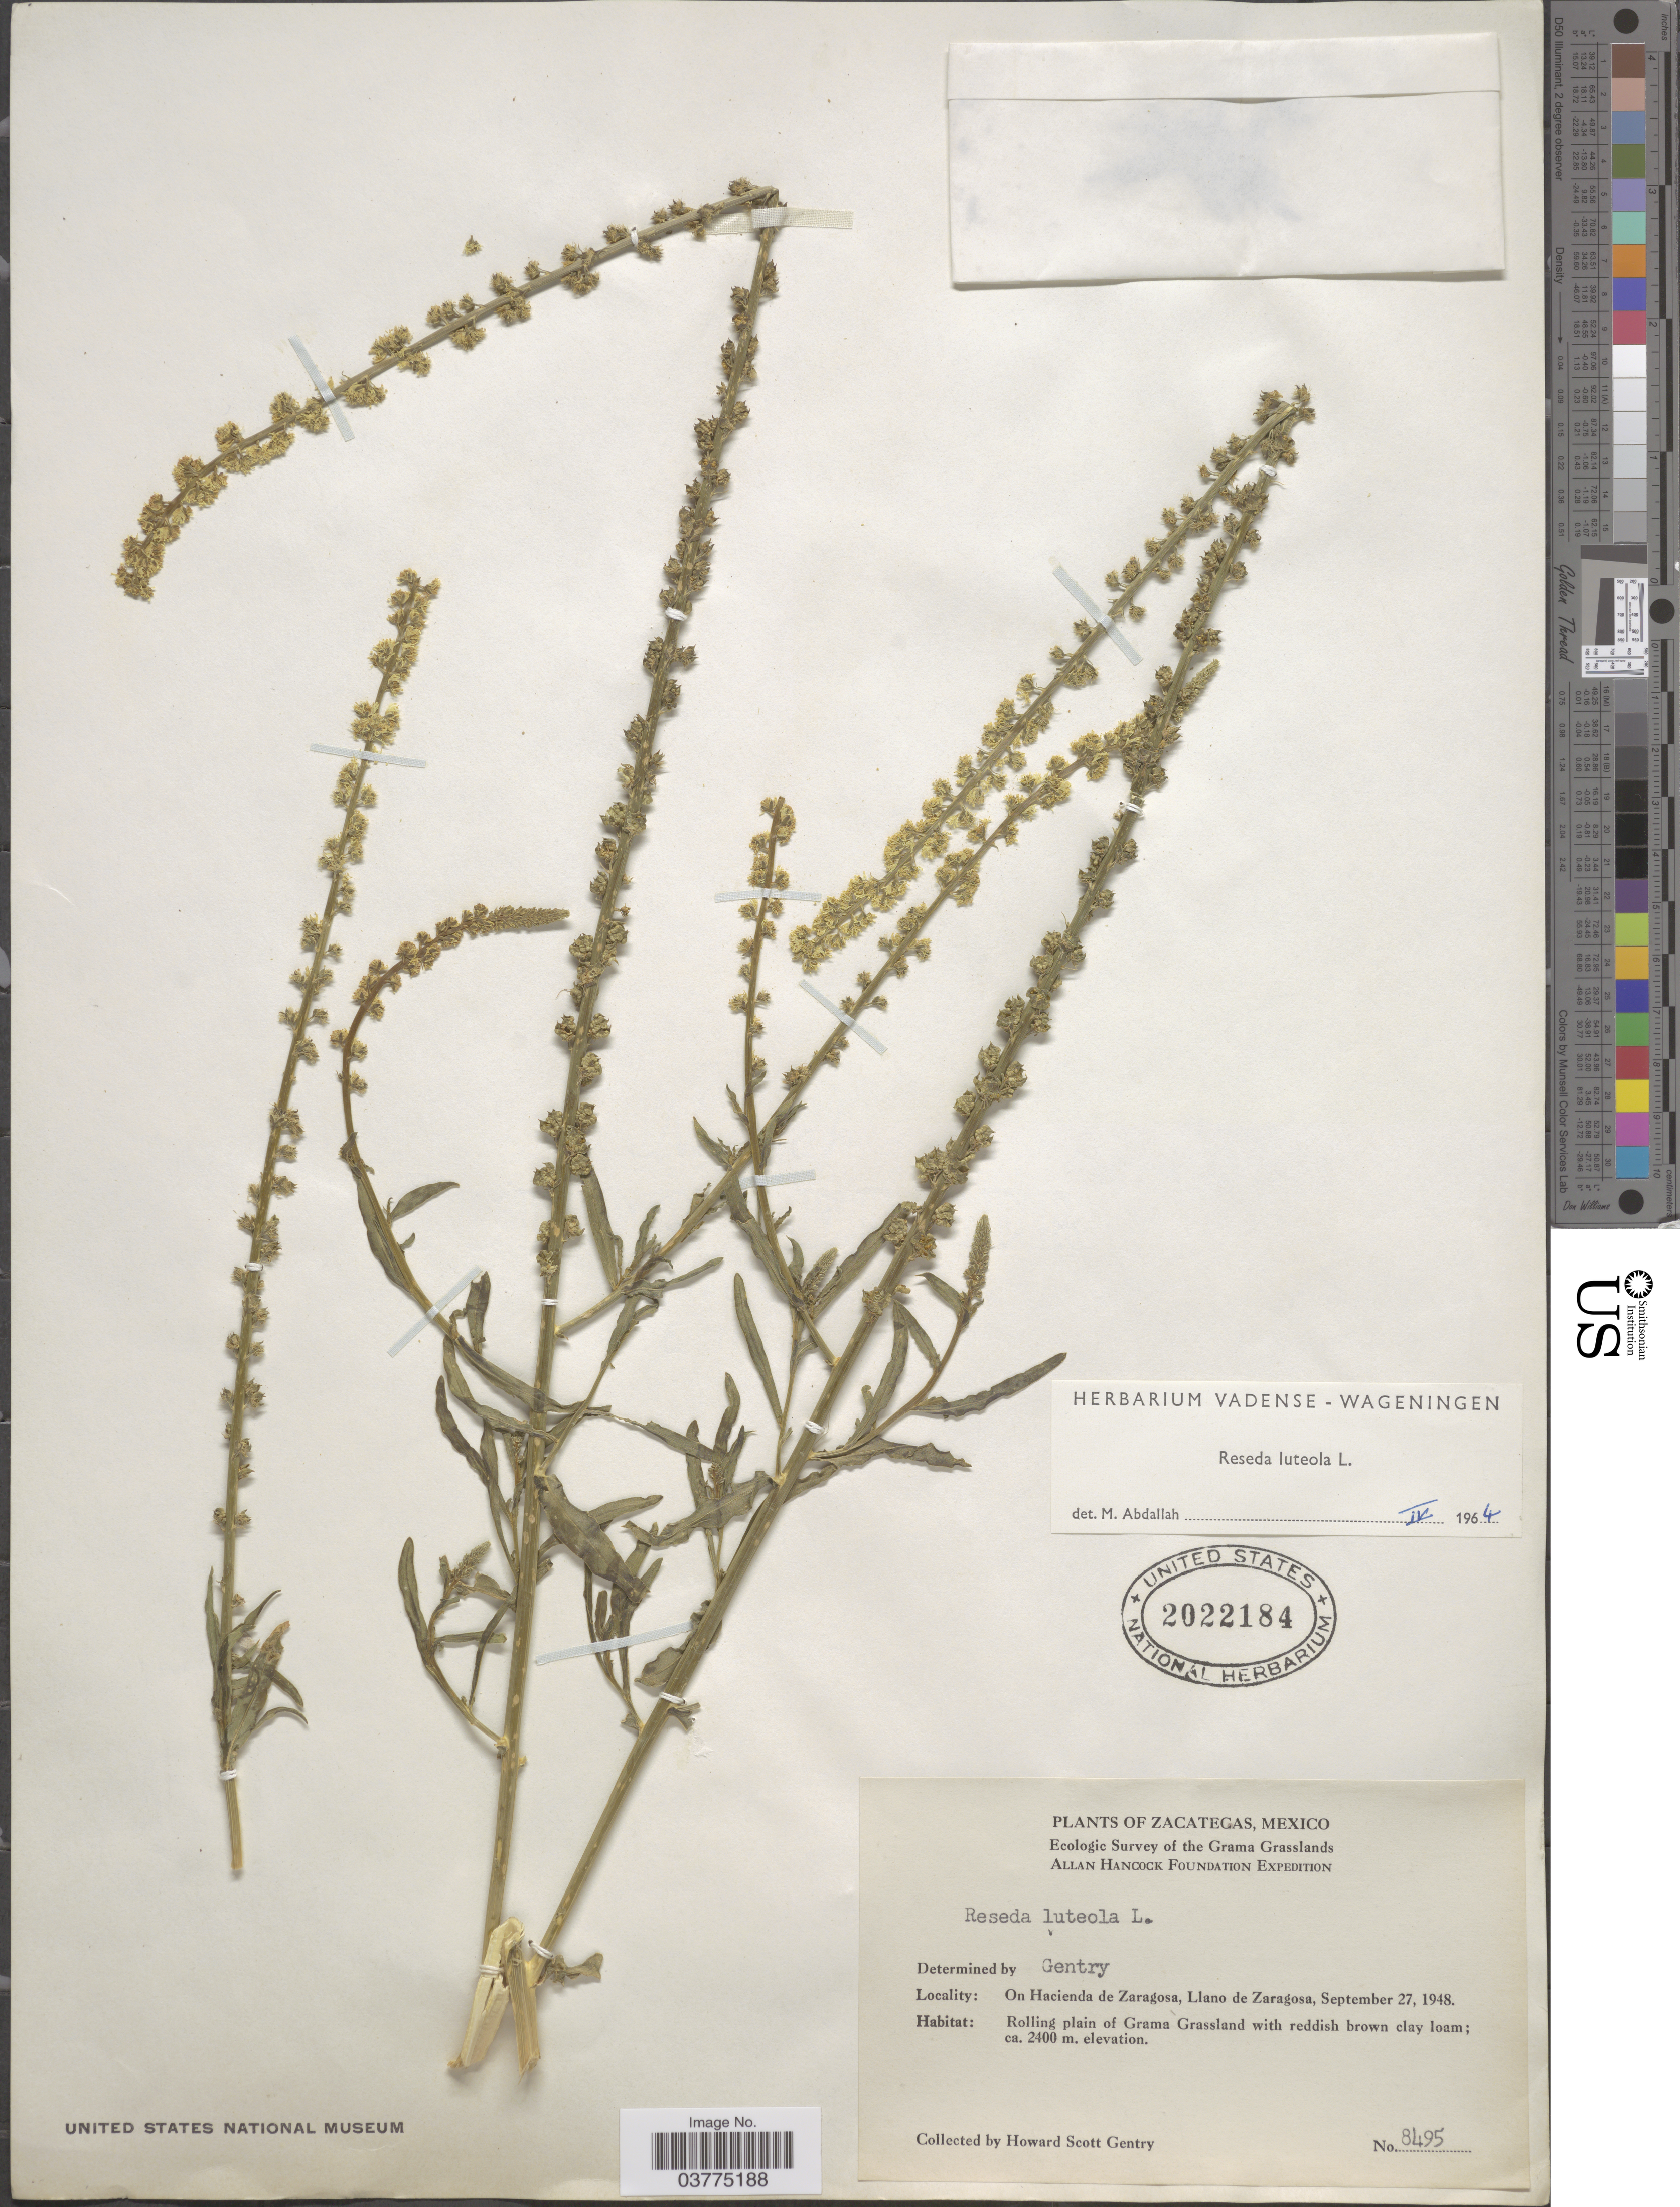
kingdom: Plantae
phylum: Tracheophyta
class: Magnoliopsida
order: Brassicales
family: Resedaceae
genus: Reseda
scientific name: Reseda luteola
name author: L.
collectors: H. S. Gentry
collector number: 8495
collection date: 1948-09-27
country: Mexico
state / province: Zacatecas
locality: On Hacienda de Zaragosa, Llano de Zaragosa. Rolling plain of Grama Grassland.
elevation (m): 2400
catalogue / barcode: US 2022184